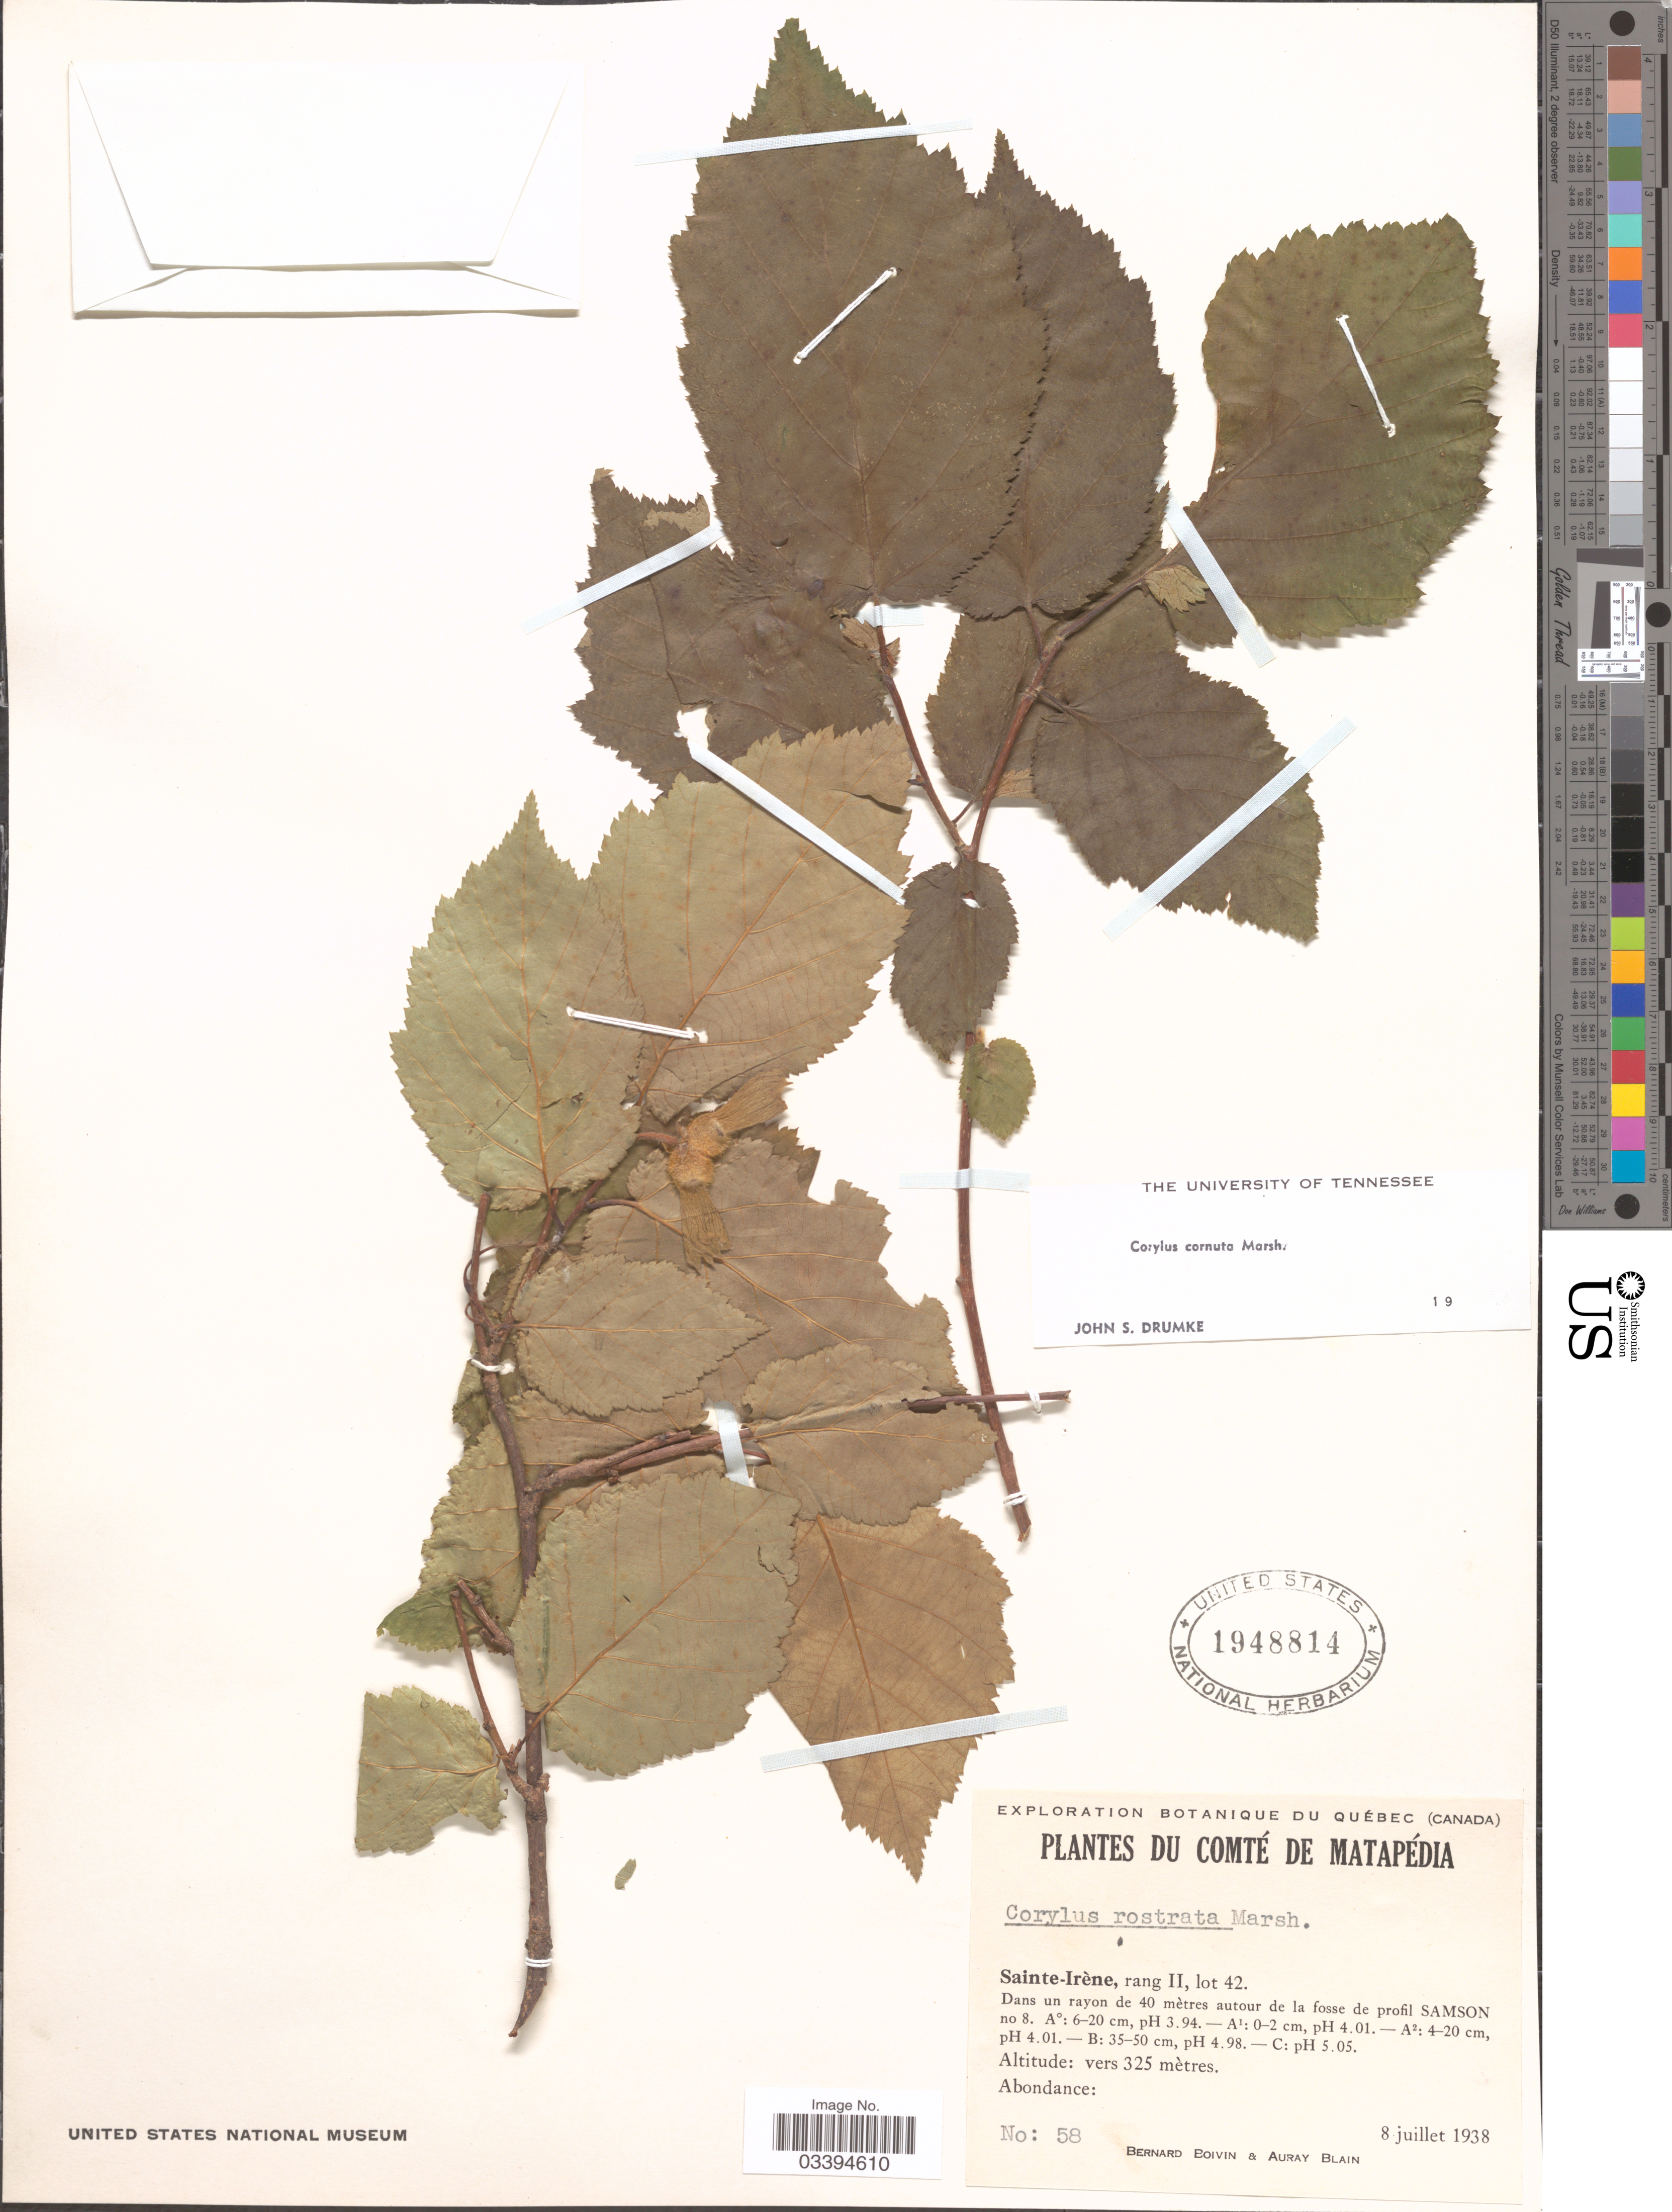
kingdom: Plantae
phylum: Tracheophyta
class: Magnoliopsida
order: Fagales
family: Betulaceae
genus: Corylus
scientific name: Corylus cornuta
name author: Marshall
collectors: J. R. B. Boivin & A. Blain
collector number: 58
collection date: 1938-07-08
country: Canada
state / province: Quebec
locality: Comté de Matapédia. Sainte-Irène, rang II, lot 42. Dans un rayon de 40 mètres autour de la fosse de profil Samson no 8.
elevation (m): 325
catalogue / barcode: US 1948814